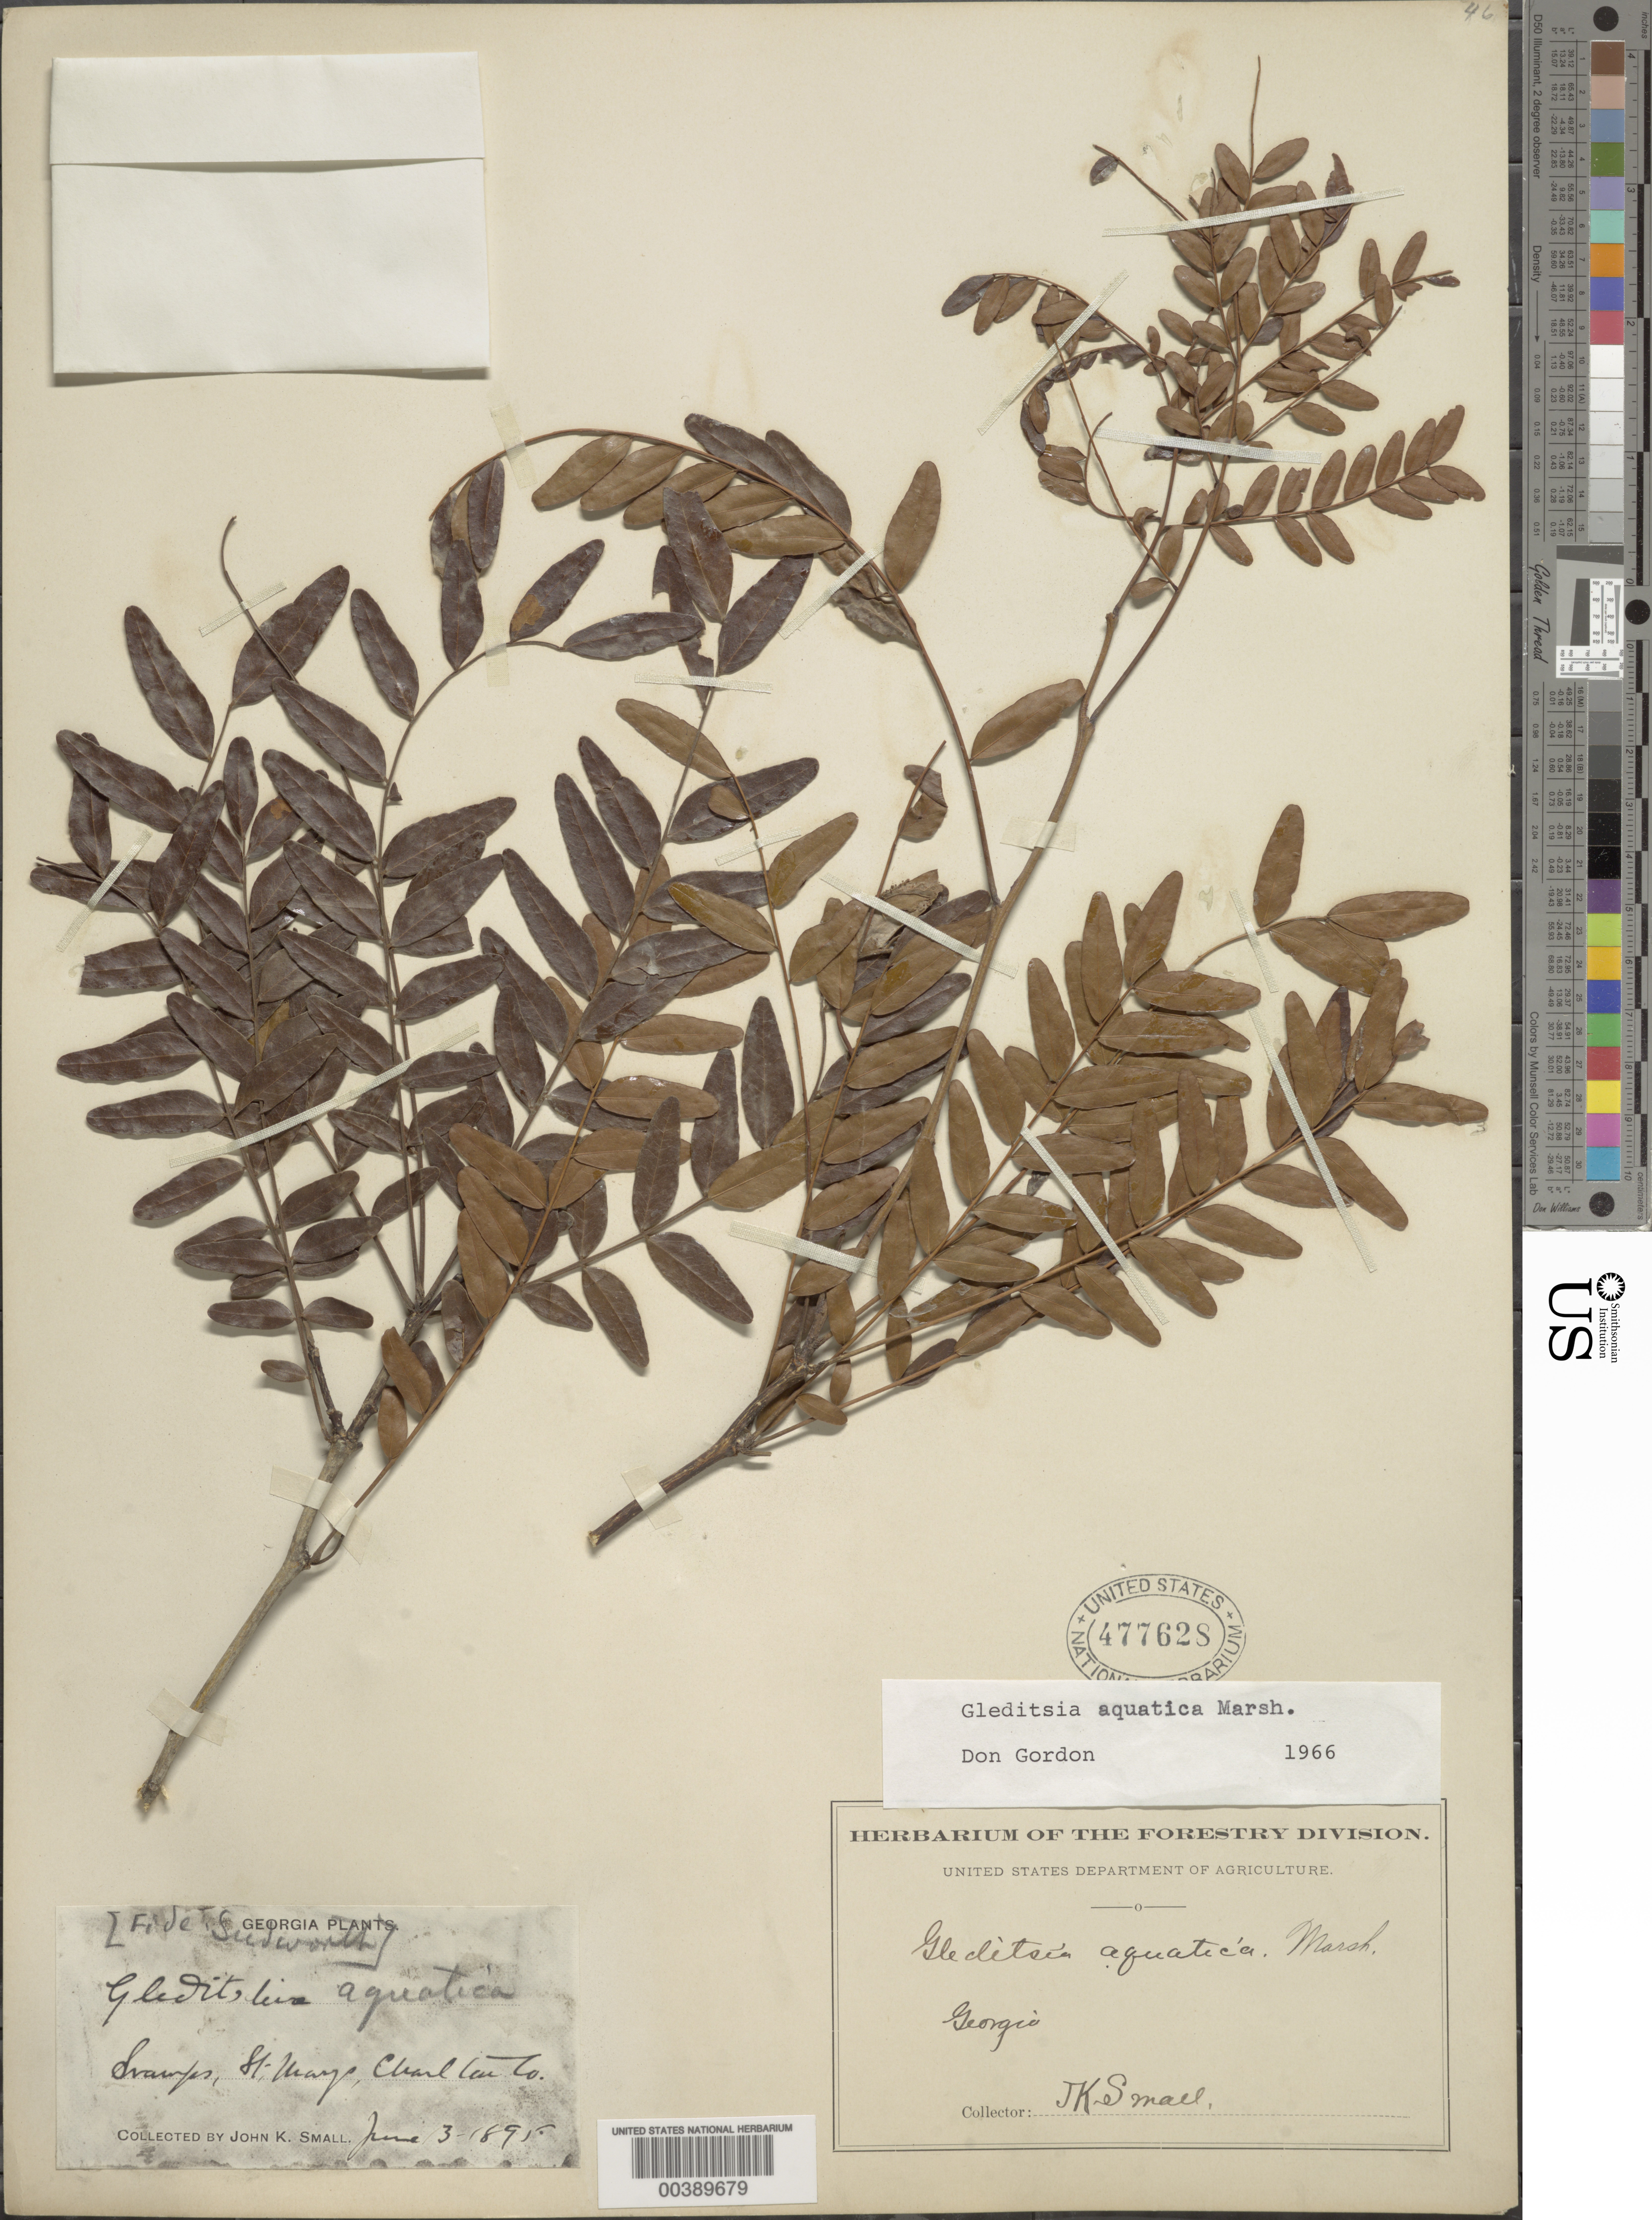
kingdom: Plantae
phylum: Tracheophyta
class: Magnoliopsida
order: Fabales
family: Fabaceae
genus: Gleditsia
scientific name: Gleditsia aquatica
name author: Marshall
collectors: J. K. Small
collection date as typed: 13 Jun 1895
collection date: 1895-06-13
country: United States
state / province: Georgia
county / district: Charlton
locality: St. mary's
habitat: Swamp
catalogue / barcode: US 477628